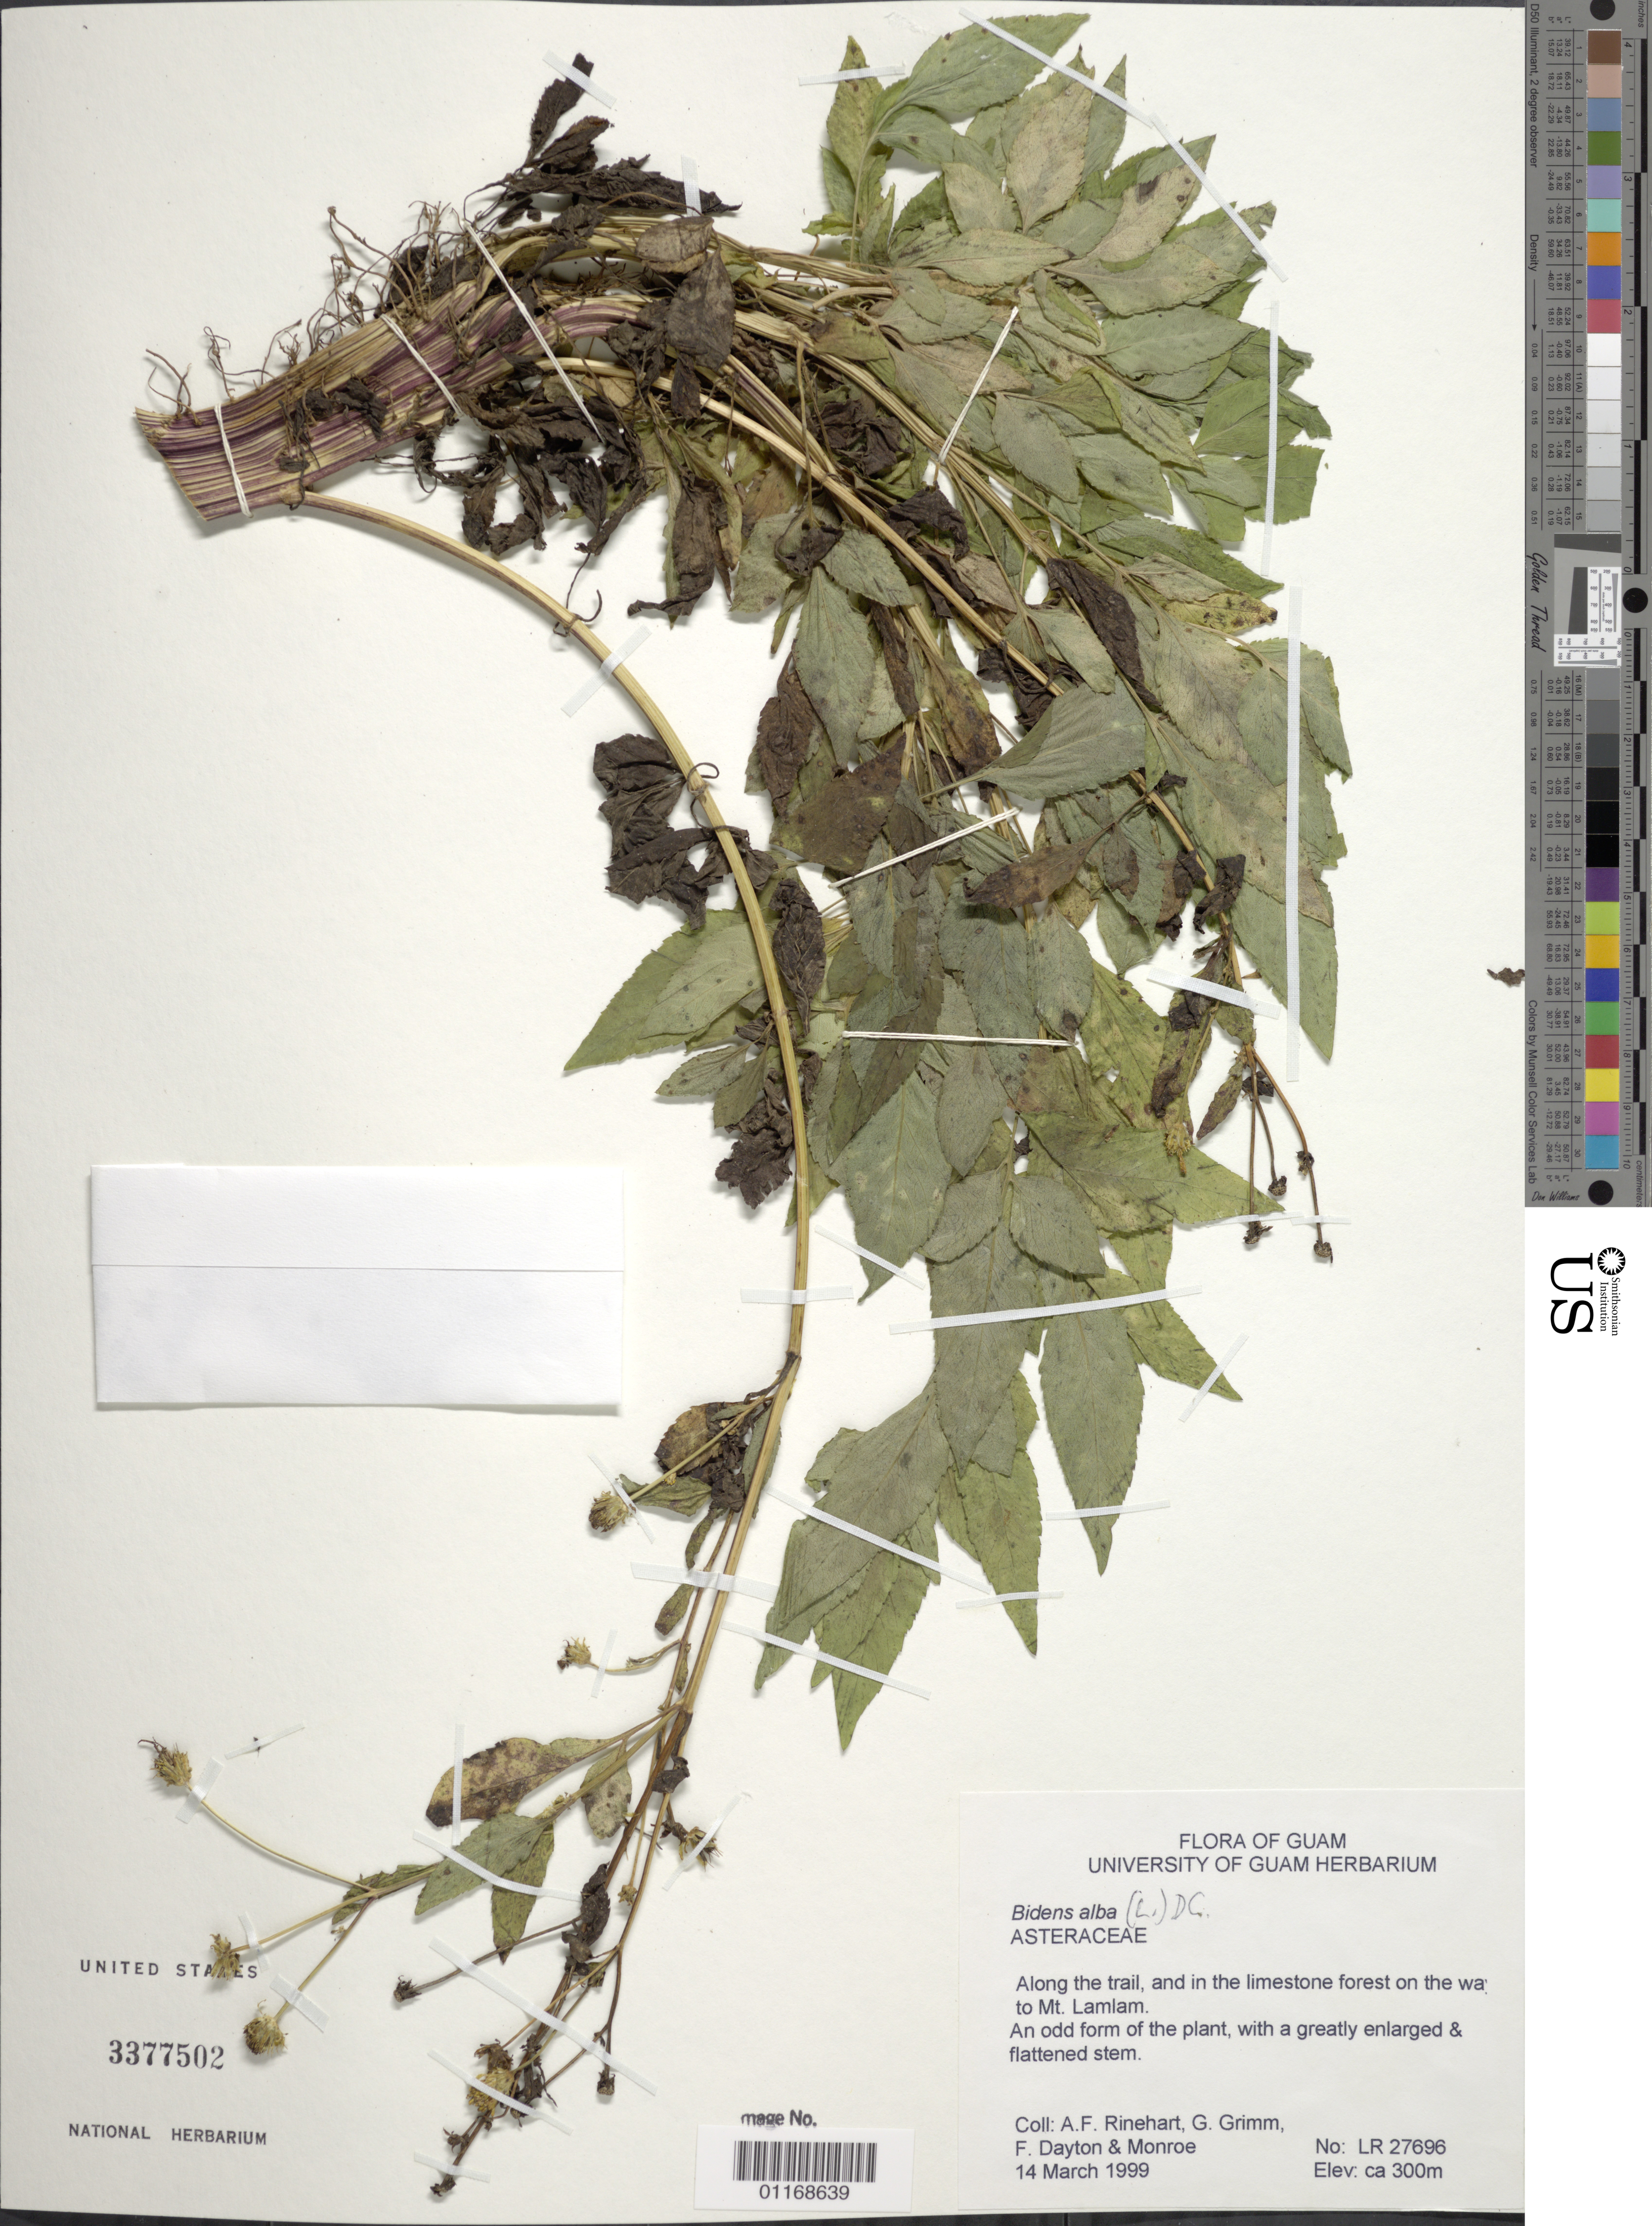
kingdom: Plantae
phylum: Tracheophyta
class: Magnoliopsida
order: Asterales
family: Asteraceae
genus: Bidens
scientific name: Bidens alba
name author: (L.) DC.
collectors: A. Rinehart, G. Grimm, F. Dayton & M. Birdsey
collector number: LR 27696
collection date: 1999-03-14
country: Guam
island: Guam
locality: Along the trail and in the limestone forest on the way to Mt. Lamlam.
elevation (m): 300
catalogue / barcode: US 3377502